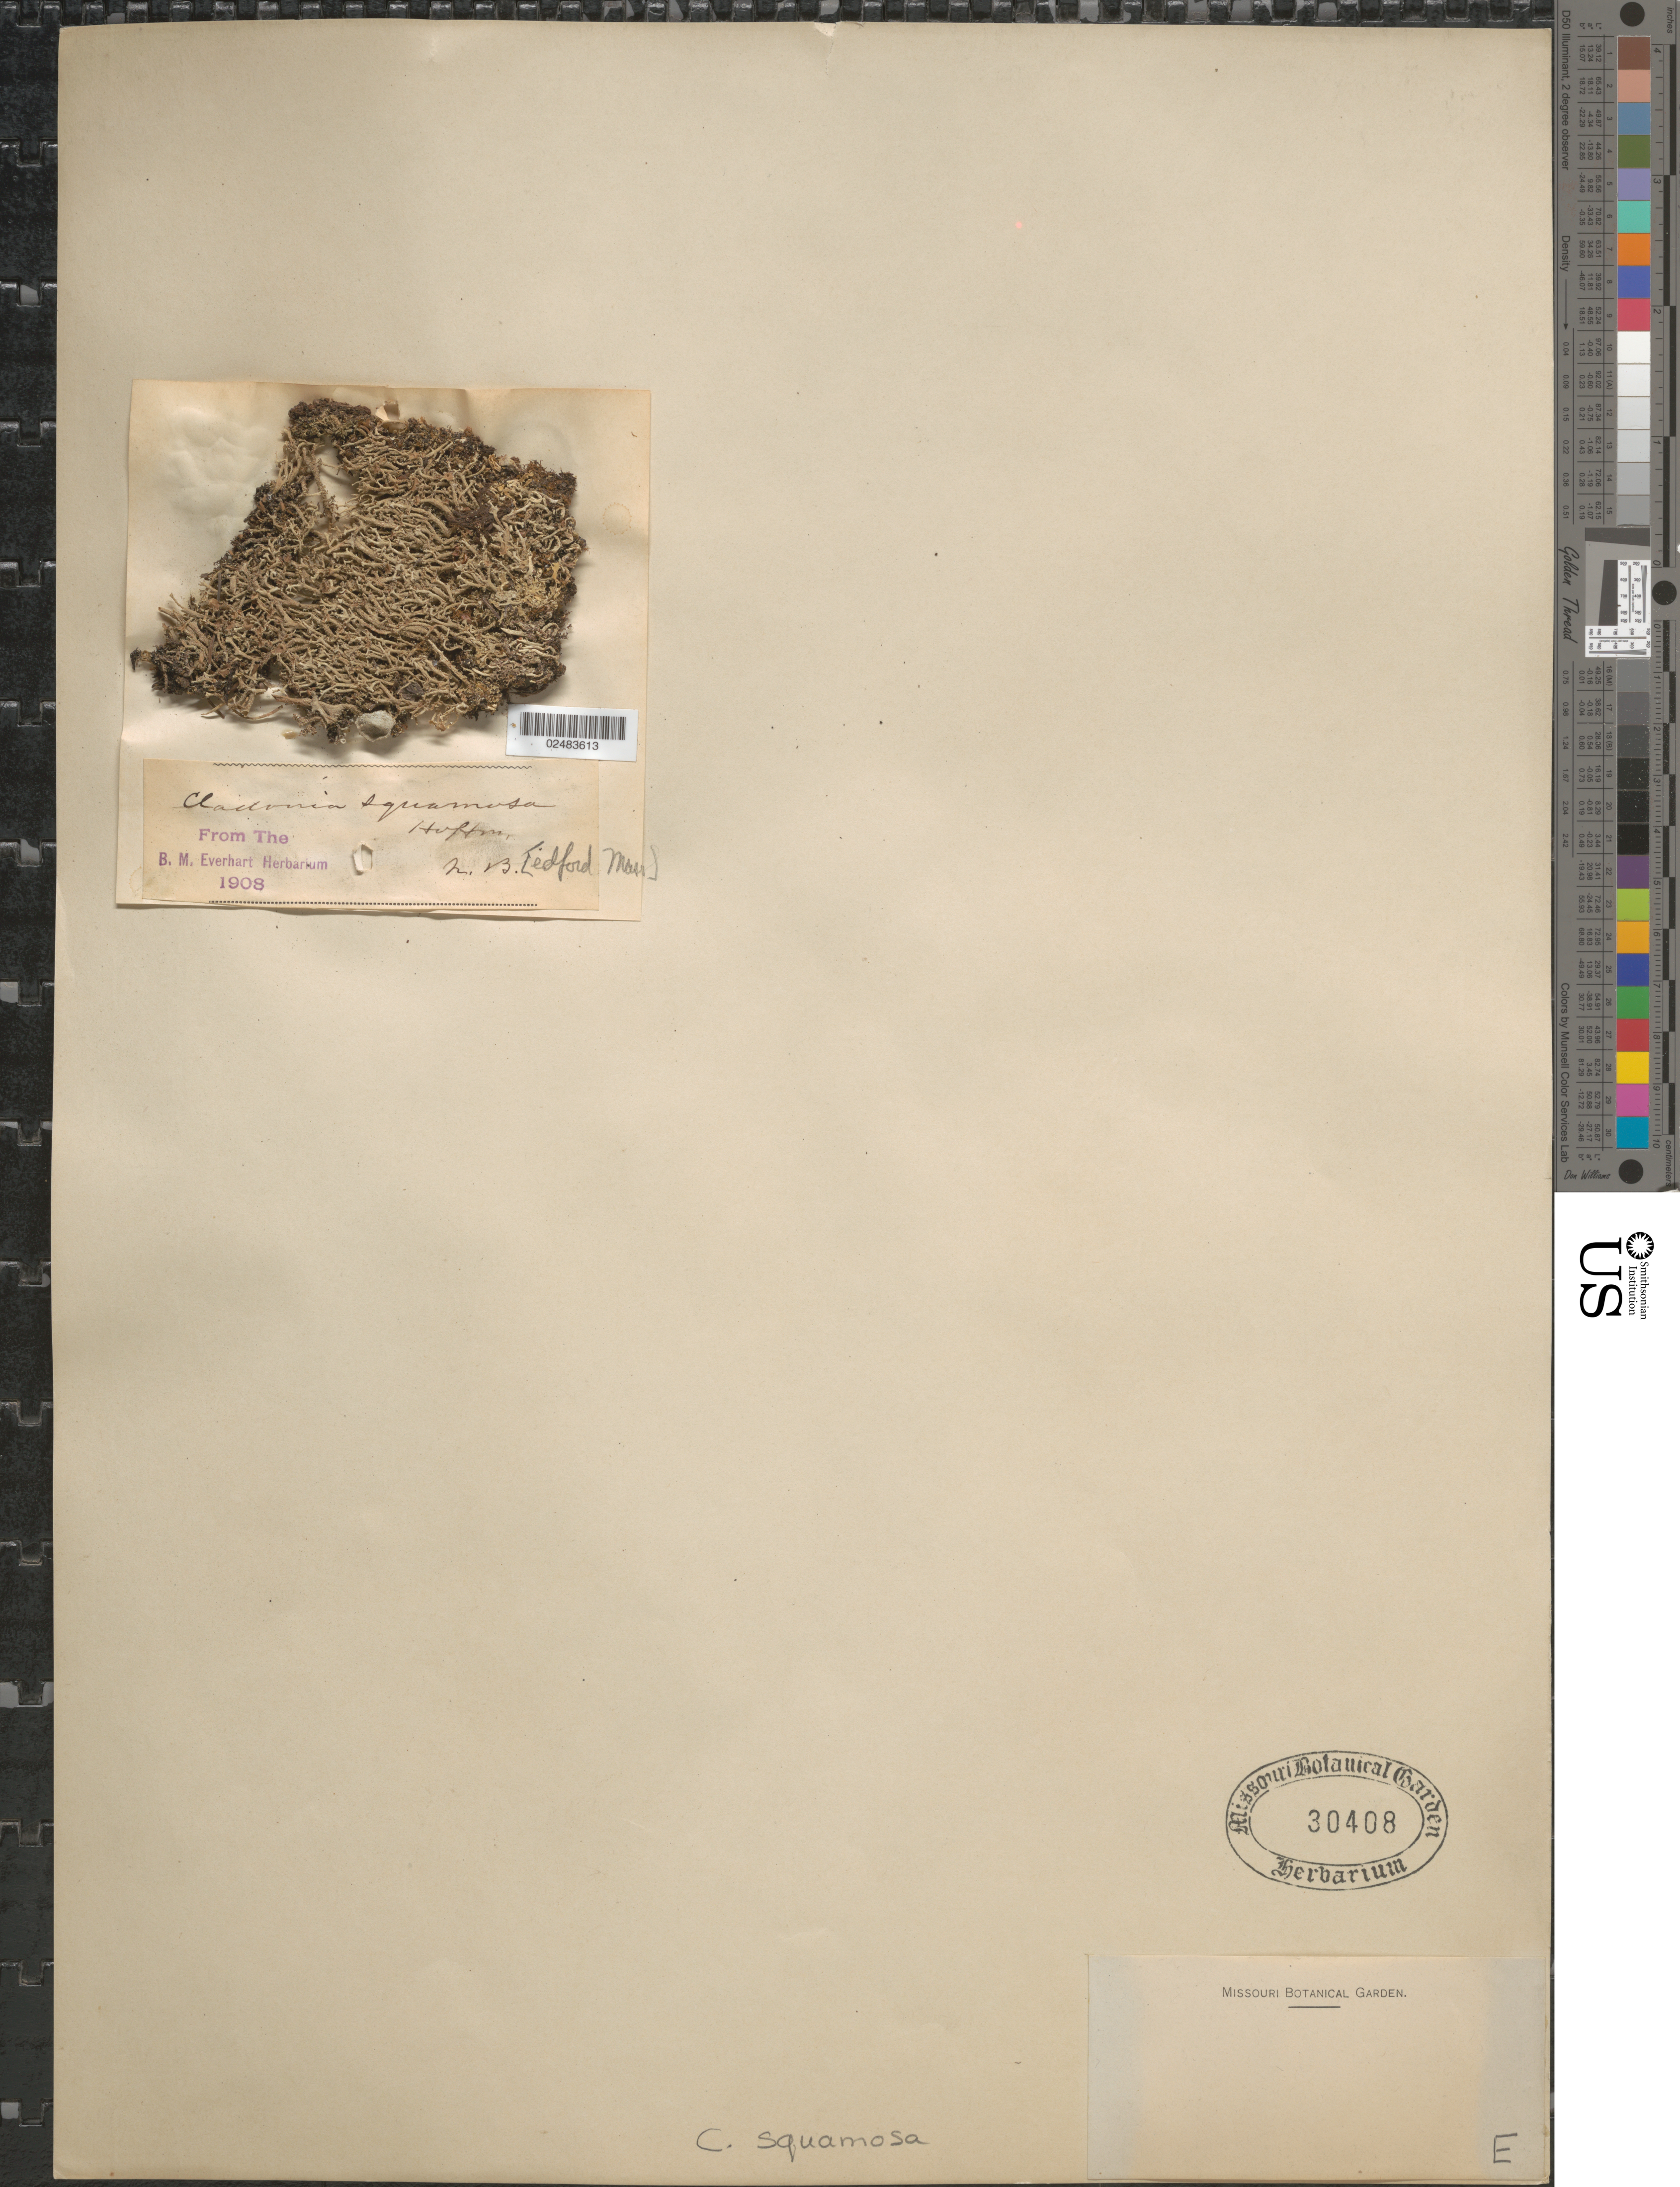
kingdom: Fungi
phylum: Ascomycota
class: Lecanoromycetes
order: Lecanorales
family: Cladoniaceae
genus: Cladonia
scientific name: Cladonia squamosa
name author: (Scop.) Hoffm.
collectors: ex herb. B.M. Everhart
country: United States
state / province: Massachusetts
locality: New Bedford